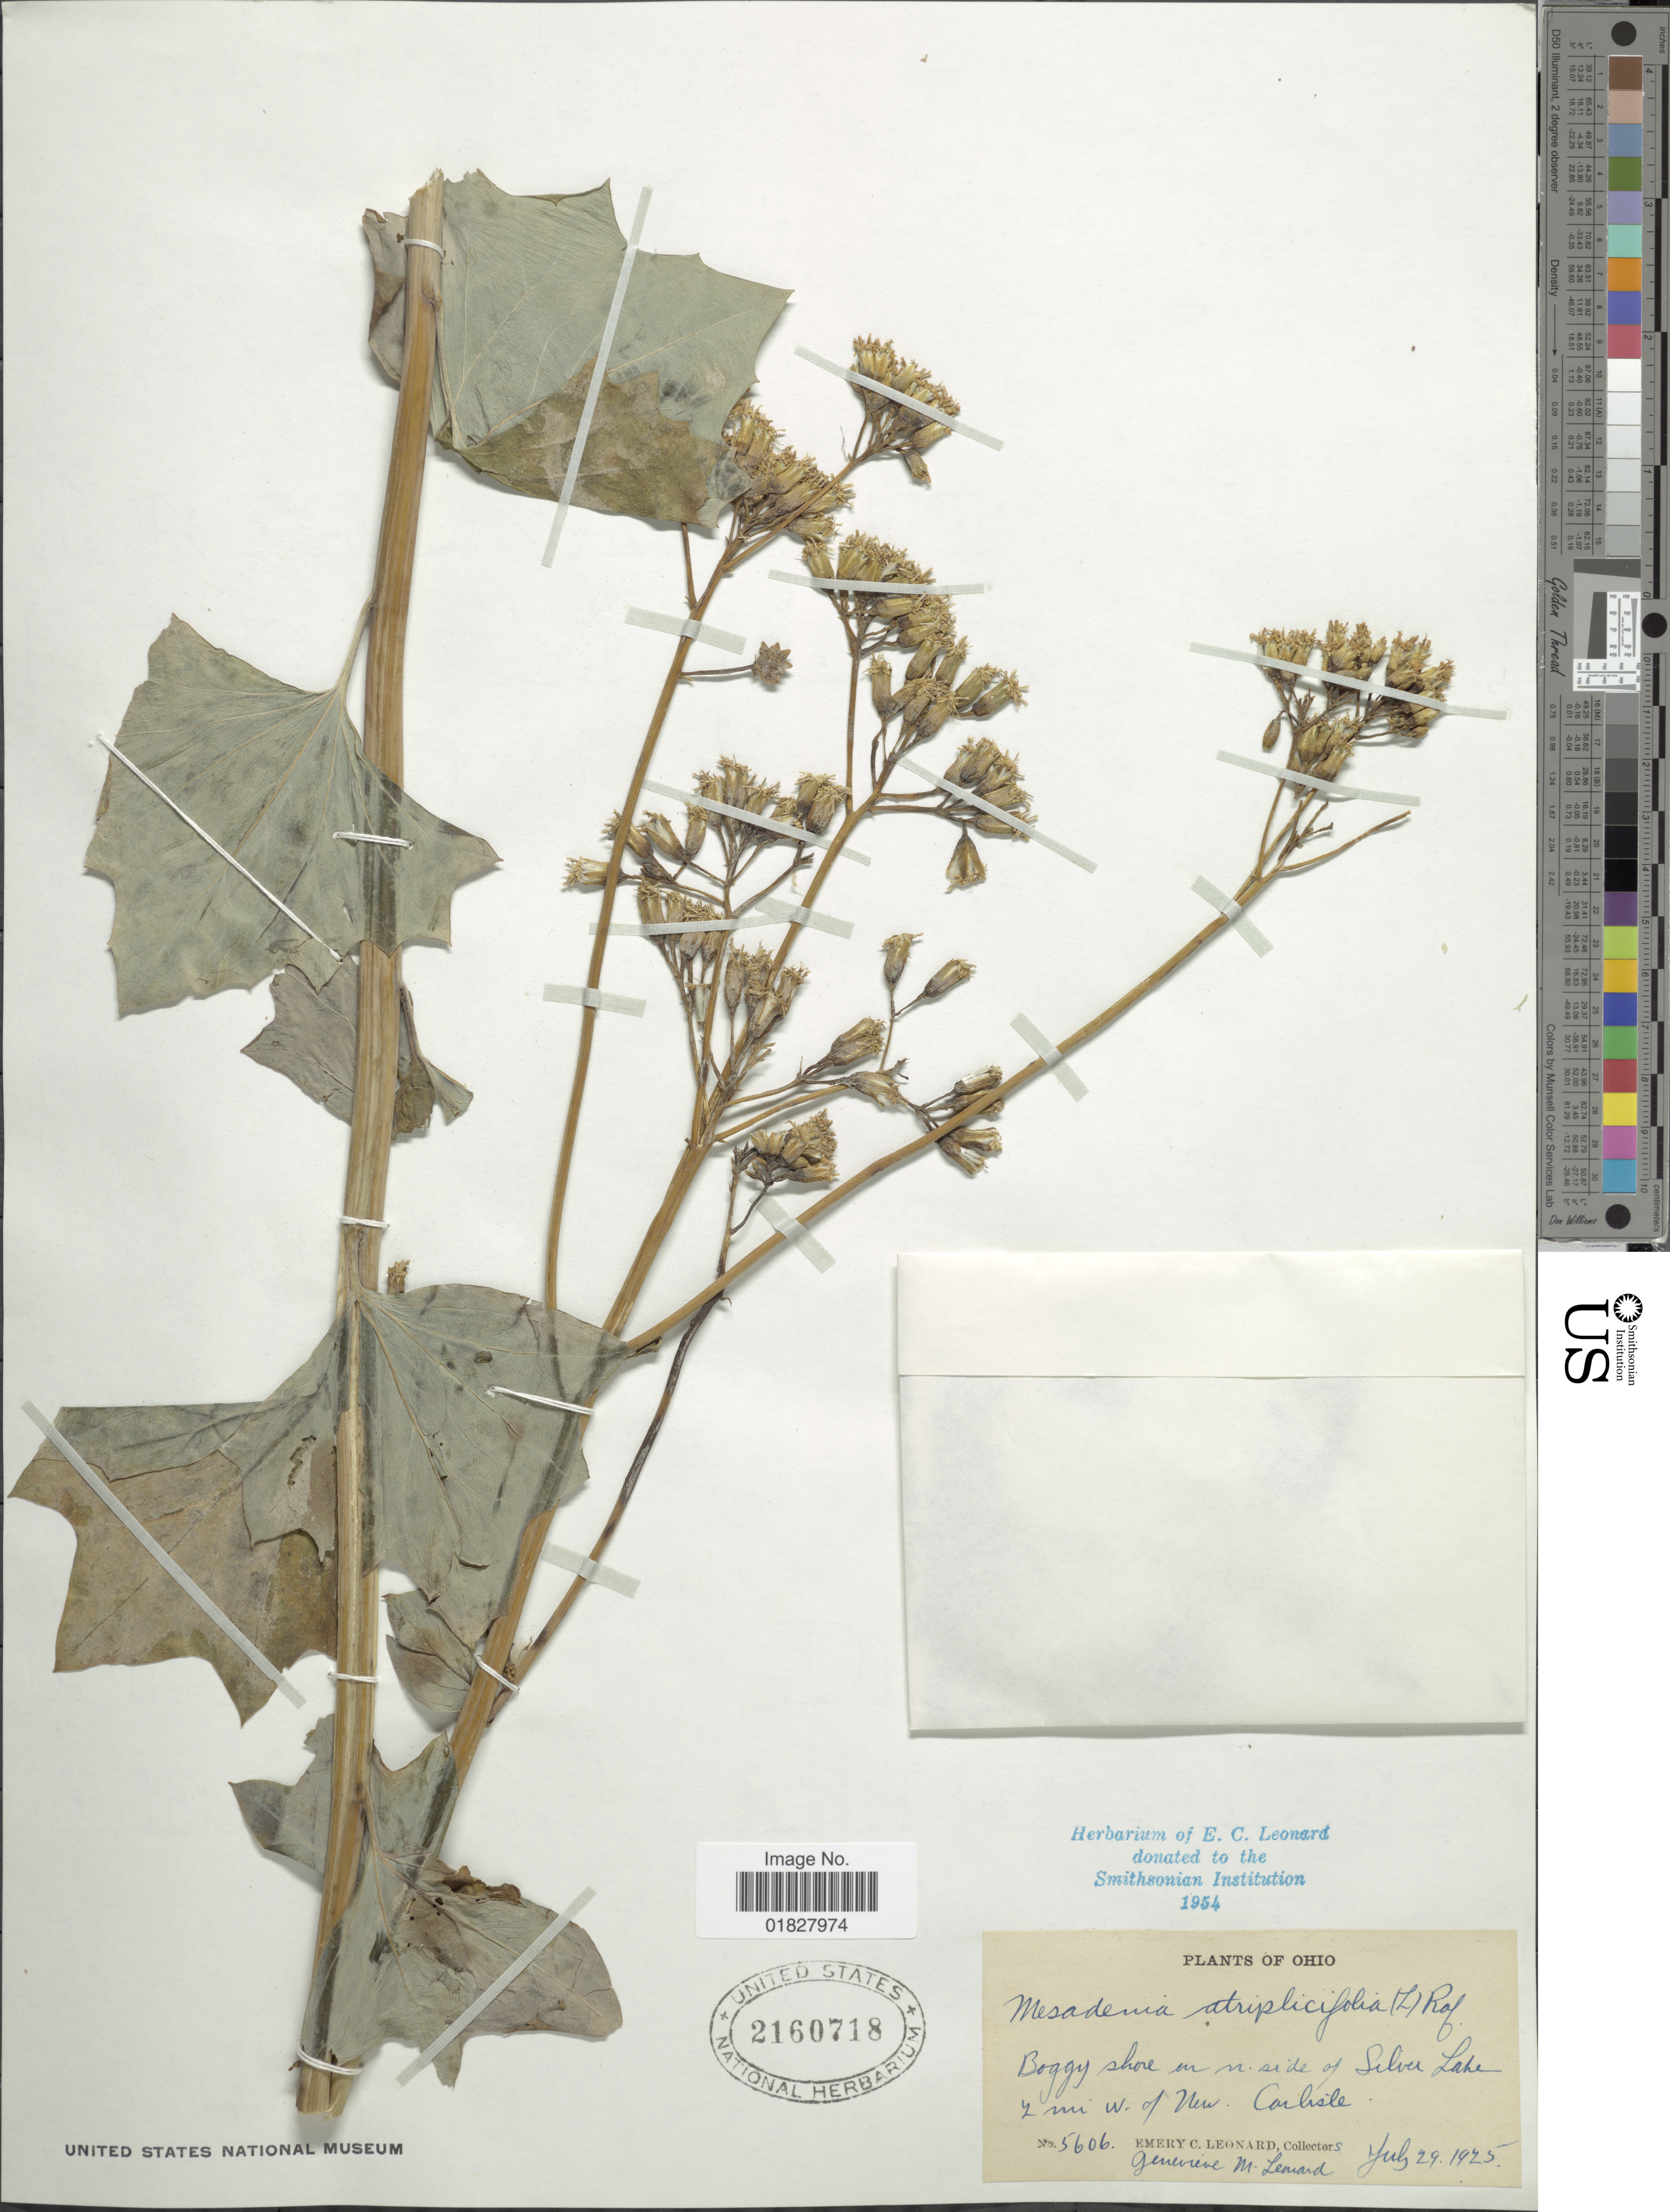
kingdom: Plantae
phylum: Tracheophyta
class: Magnoliopsida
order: Asterales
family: Asteraceae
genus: Arnoglossum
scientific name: Arnoglossum atriplicifolium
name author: (L.) H. Rob.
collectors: E. C. Leonard & G. M. Leonard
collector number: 5606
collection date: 1925-07-29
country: United States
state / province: Ohio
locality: N. side of Silver Lake, 2 mi W of New Carlisle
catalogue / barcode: US 2160718